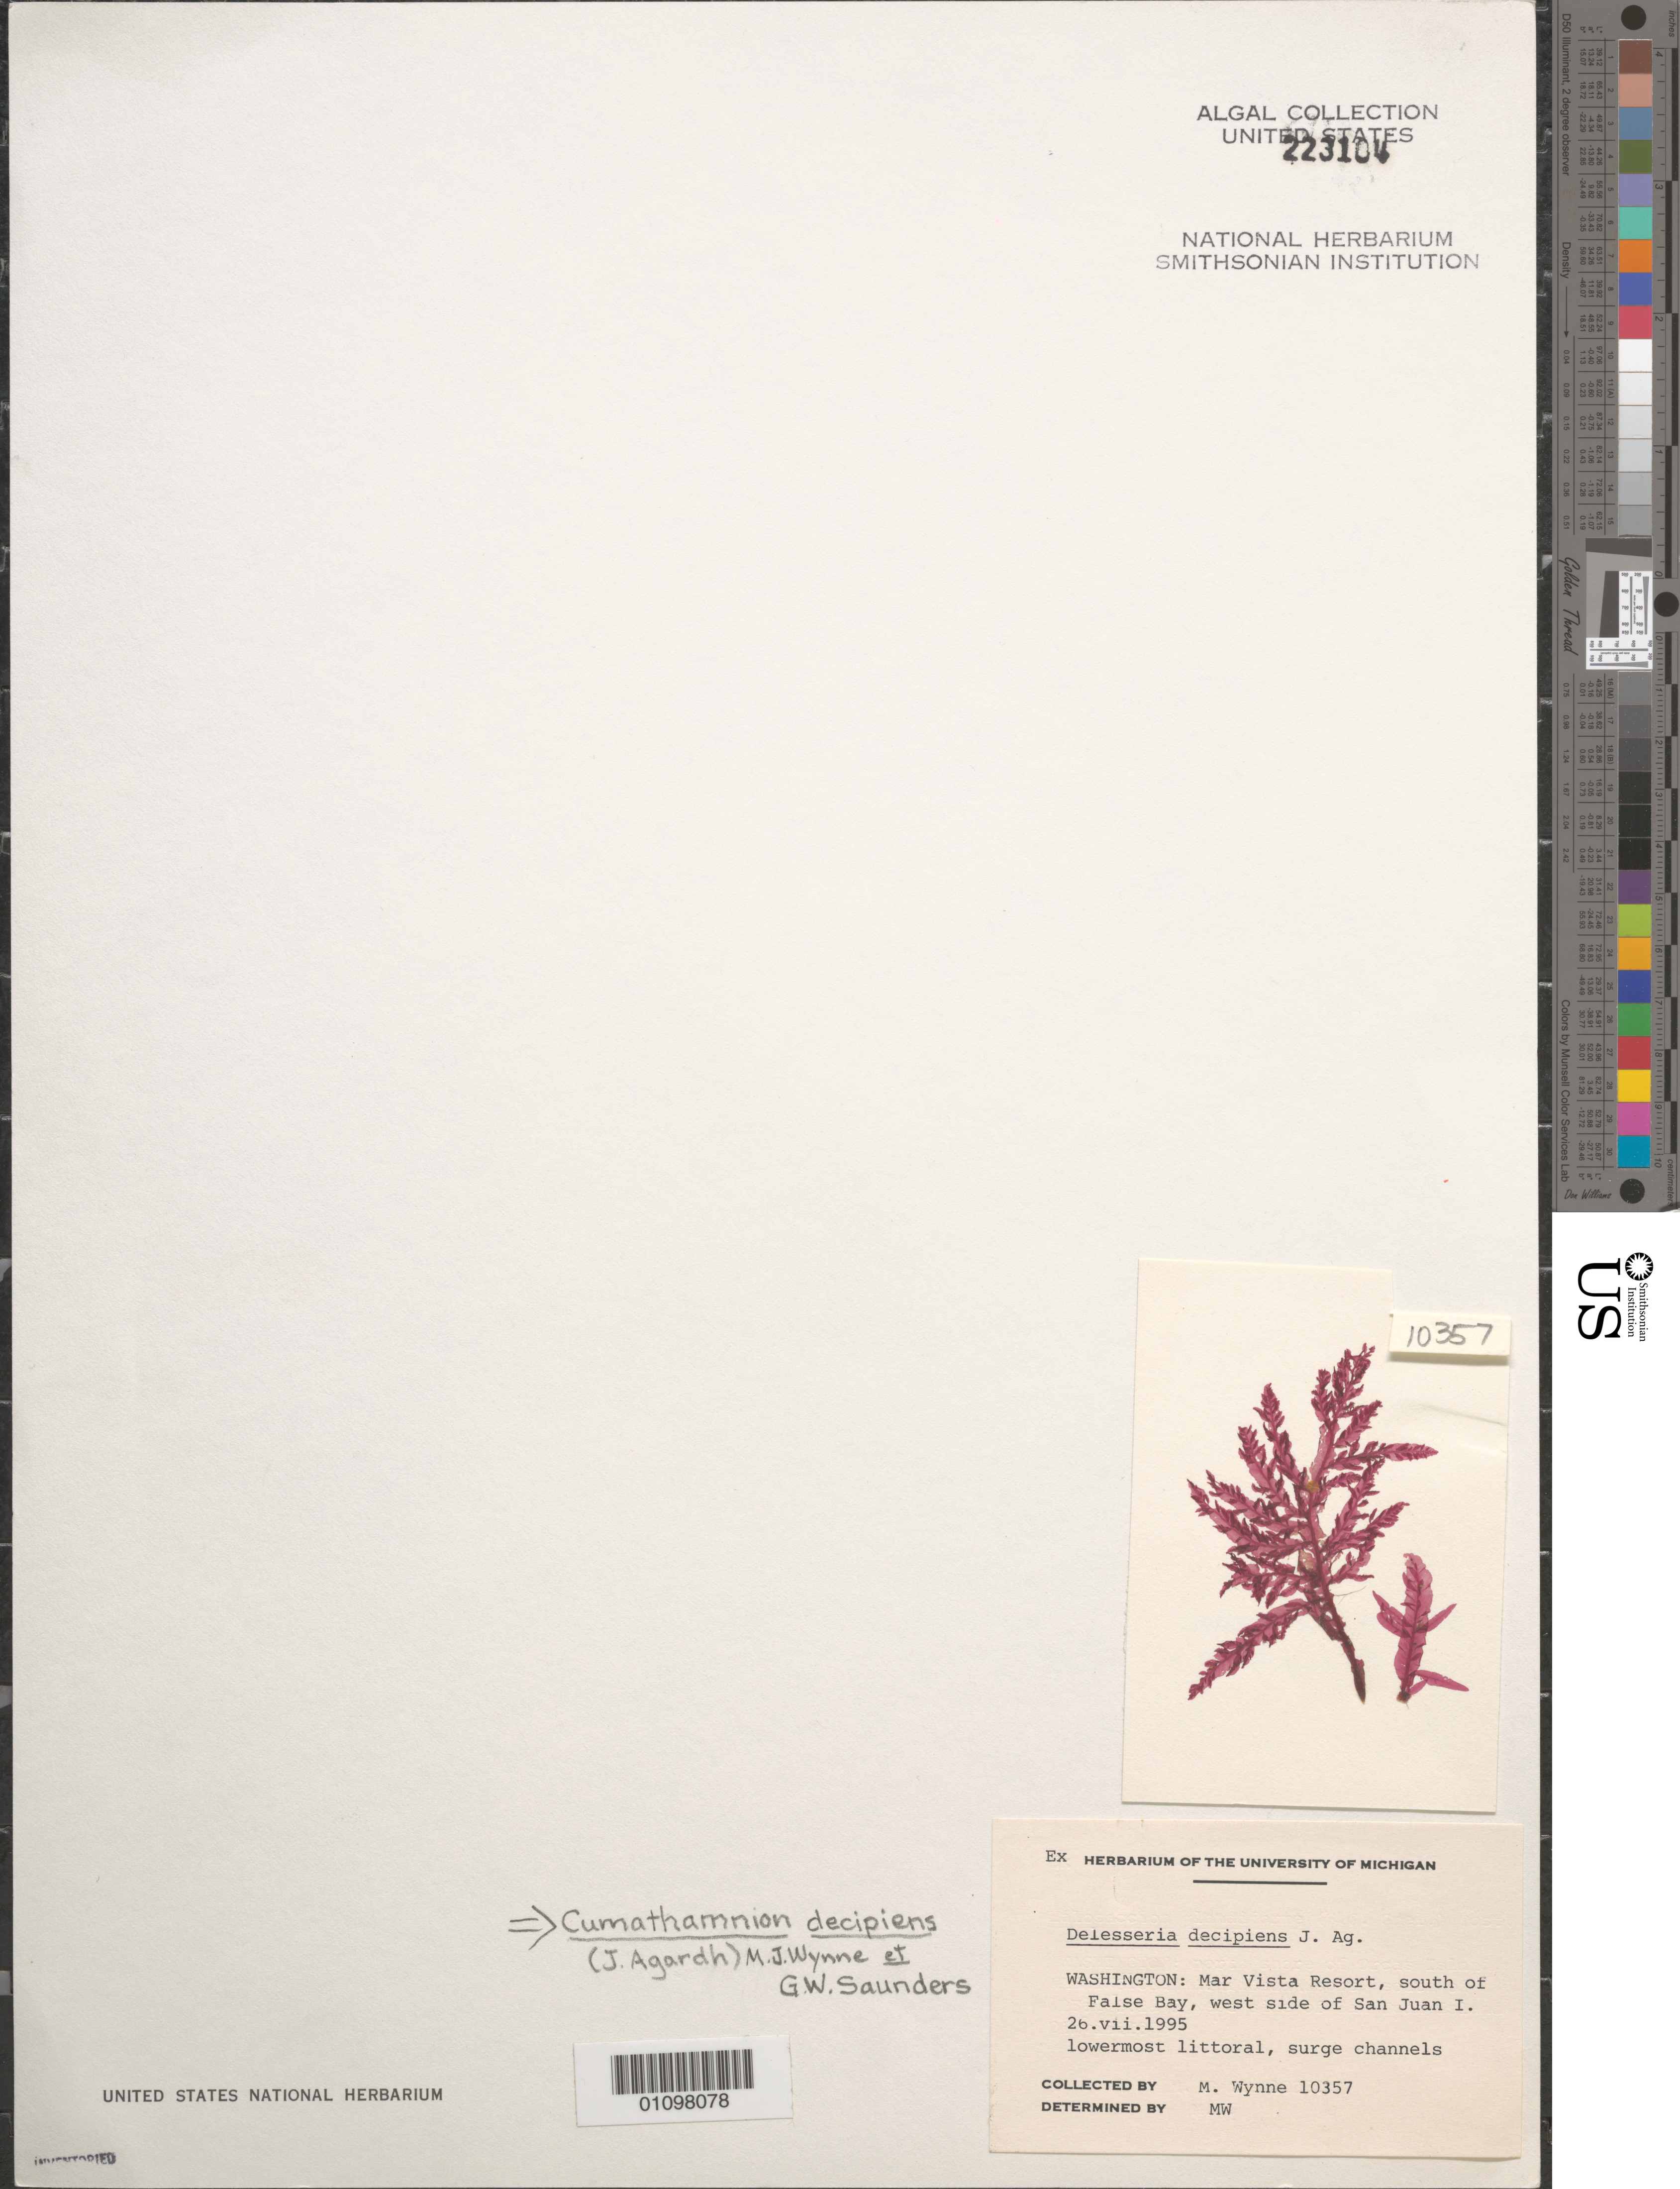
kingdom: Plantae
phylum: Rhodophyta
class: Florideophyceae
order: Ceramiales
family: Delesseriaceae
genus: Cumathamnion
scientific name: Cumathamnion decipiens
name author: (J. Agardh) M.J. Wynne & G.W. Saunders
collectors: M.J. Wynne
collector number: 10357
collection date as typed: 26 Jul 1995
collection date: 1995-07-26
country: United States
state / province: Washington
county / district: San Juan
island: San Juan Island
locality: Mar Vista Resort, south of False Bay, west side of San Juan Island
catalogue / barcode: US 223104